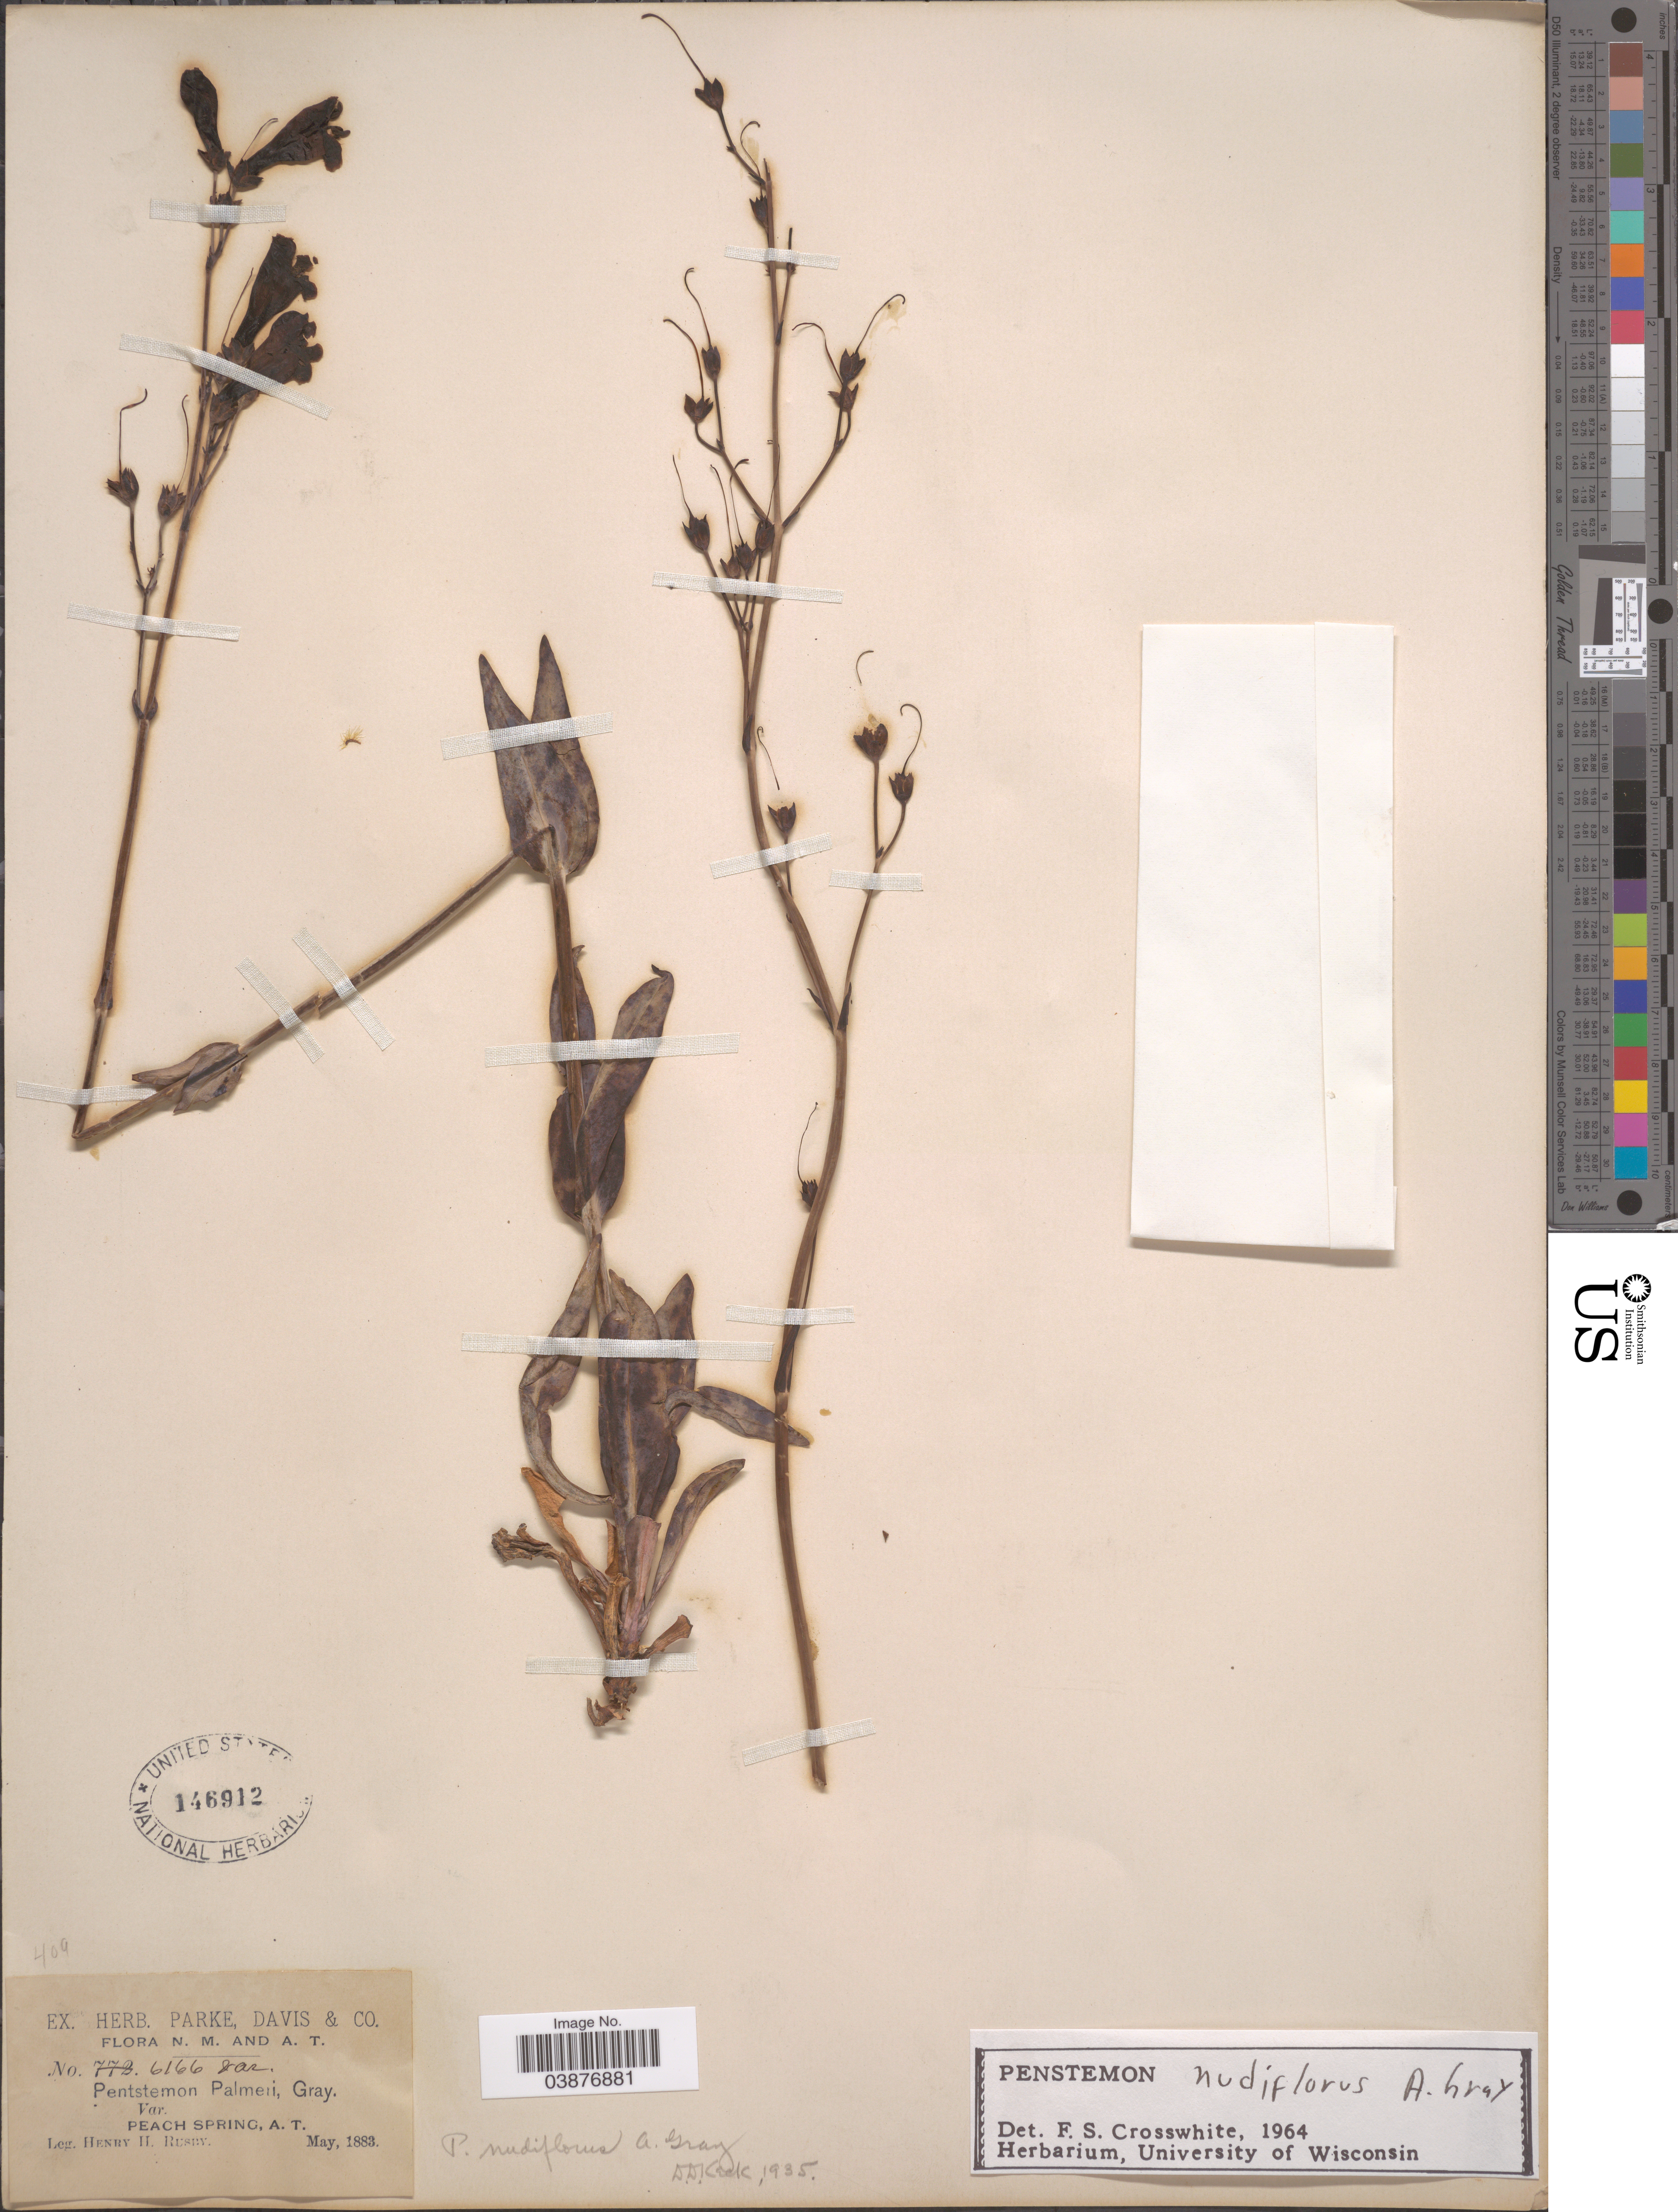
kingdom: Plantae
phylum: Tracheophyta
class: Magnoliopsida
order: Lamiales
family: Plantaginaceae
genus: Penstemon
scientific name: Penstemon nudiflorus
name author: A. Gray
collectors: H. H. Rusby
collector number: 6166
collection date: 1883-05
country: United States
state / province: Arizona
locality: Peach Spring, A. T.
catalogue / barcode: US 146912